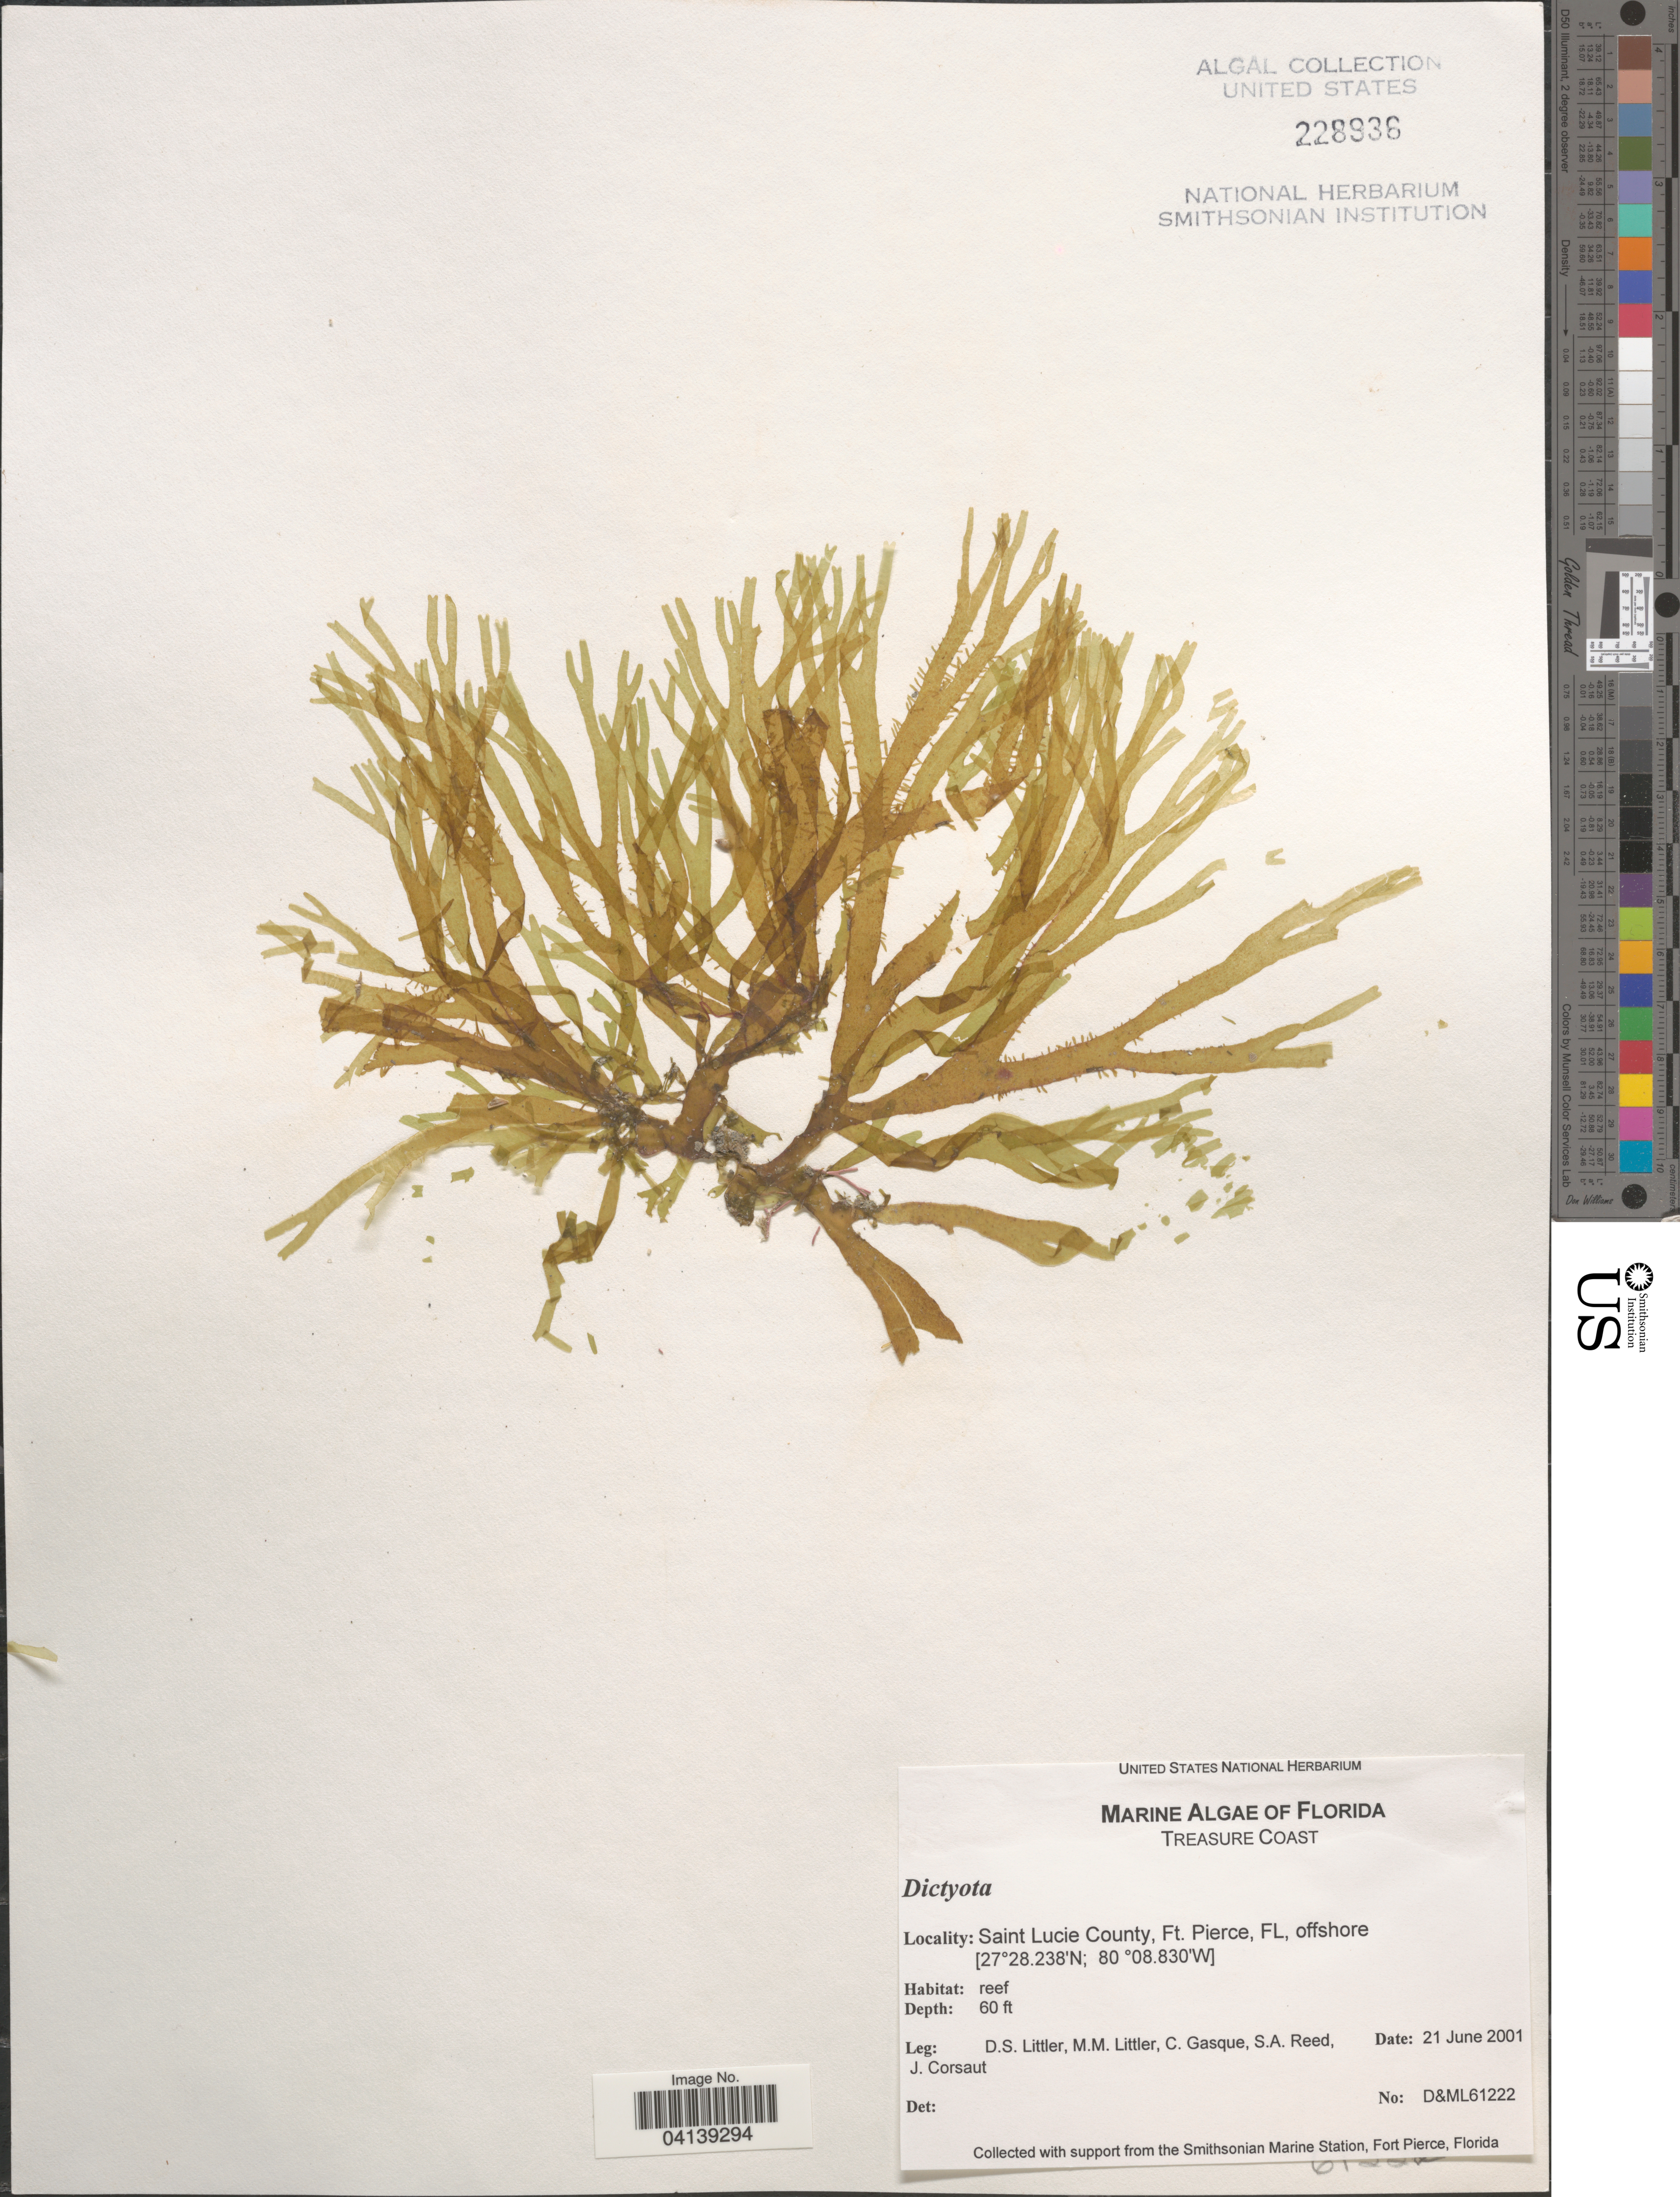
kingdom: Chromista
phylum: Ochrophyta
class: Phaeophyceae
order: Dictyotales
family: Dictyotaceae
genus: Dictyota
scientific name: Dictyota sp.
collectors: D. S. Littler, C. Gasque, S. Reed & J. Corsaut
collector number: D&ML61222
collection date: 2001-06-21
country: United States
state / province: Florida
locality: Treasure Coast. Saint Lucie County, Ft. Pierce, offshore.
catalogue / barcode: US 228936